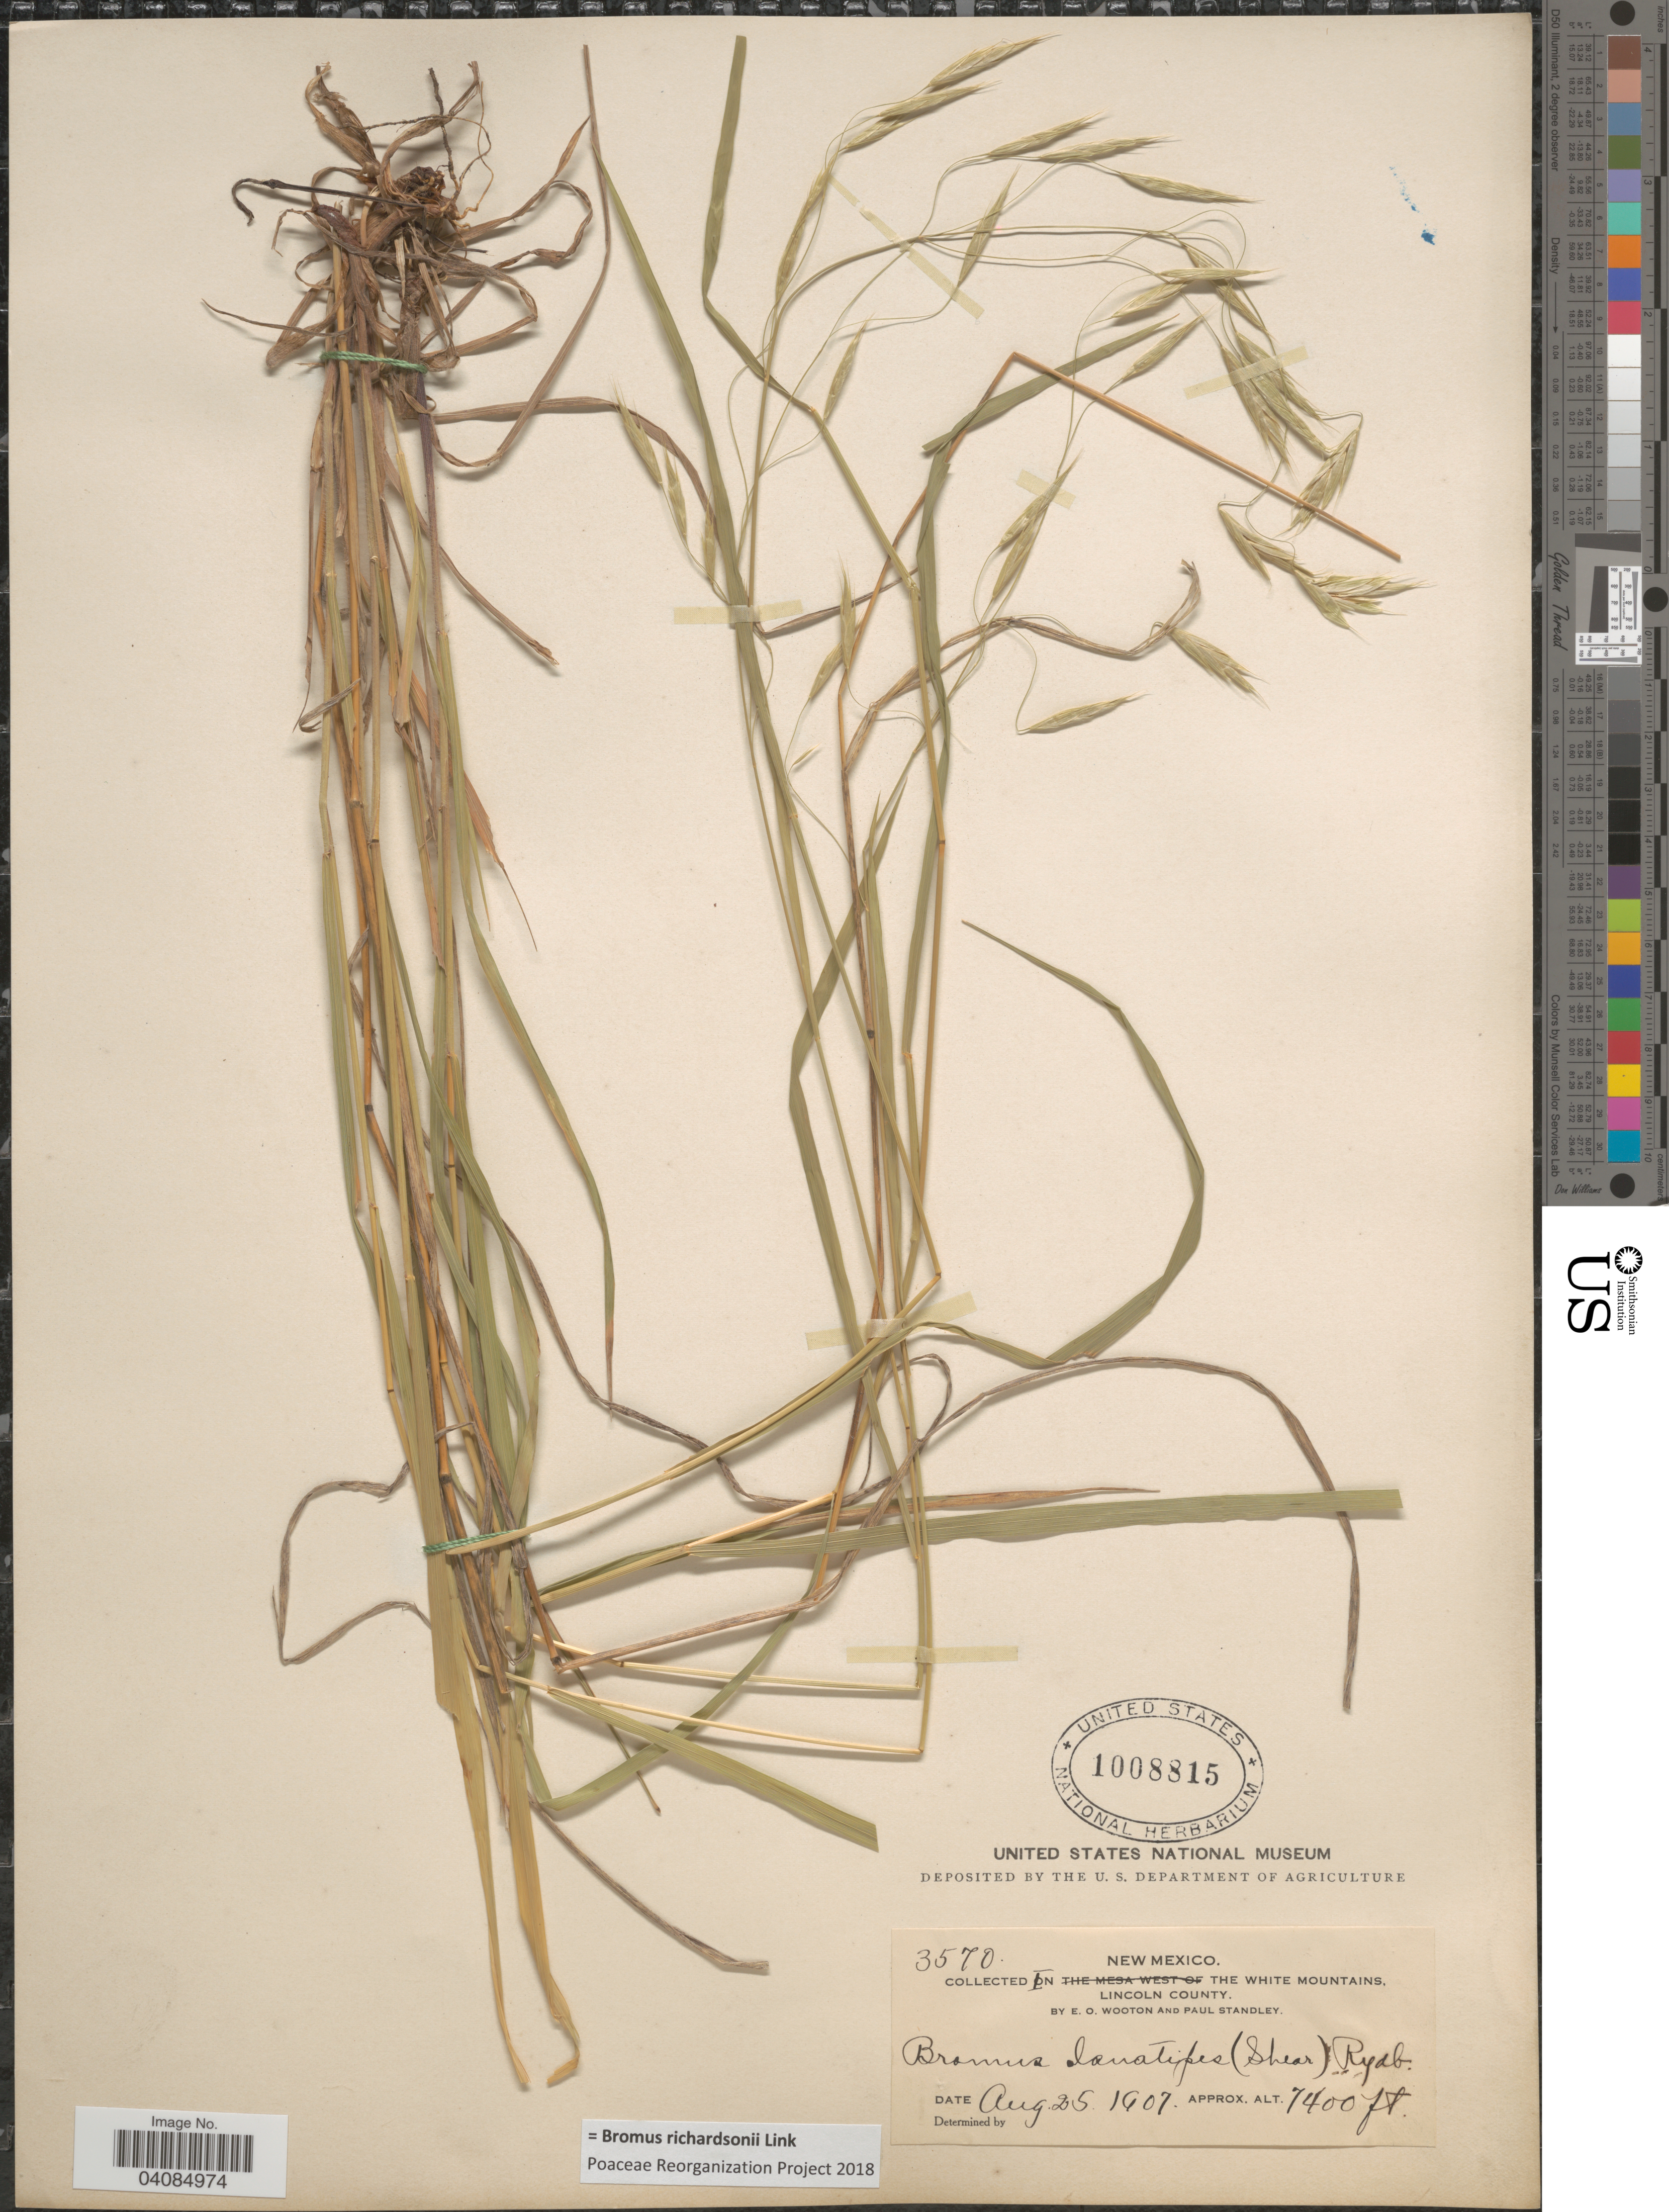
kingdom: Plantae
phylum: Tracheophyta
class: Liliopsida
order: Poales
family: Poaceae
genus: Bromus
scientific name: Bromus racemosus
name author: L.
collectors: E. O. Wooton & P. C. Standley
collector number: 3570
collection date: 1907-08-25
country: United States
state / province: New Mexico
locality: In the White Mountains, Lincoln Co.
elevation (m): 2256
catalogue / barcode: US 1008815